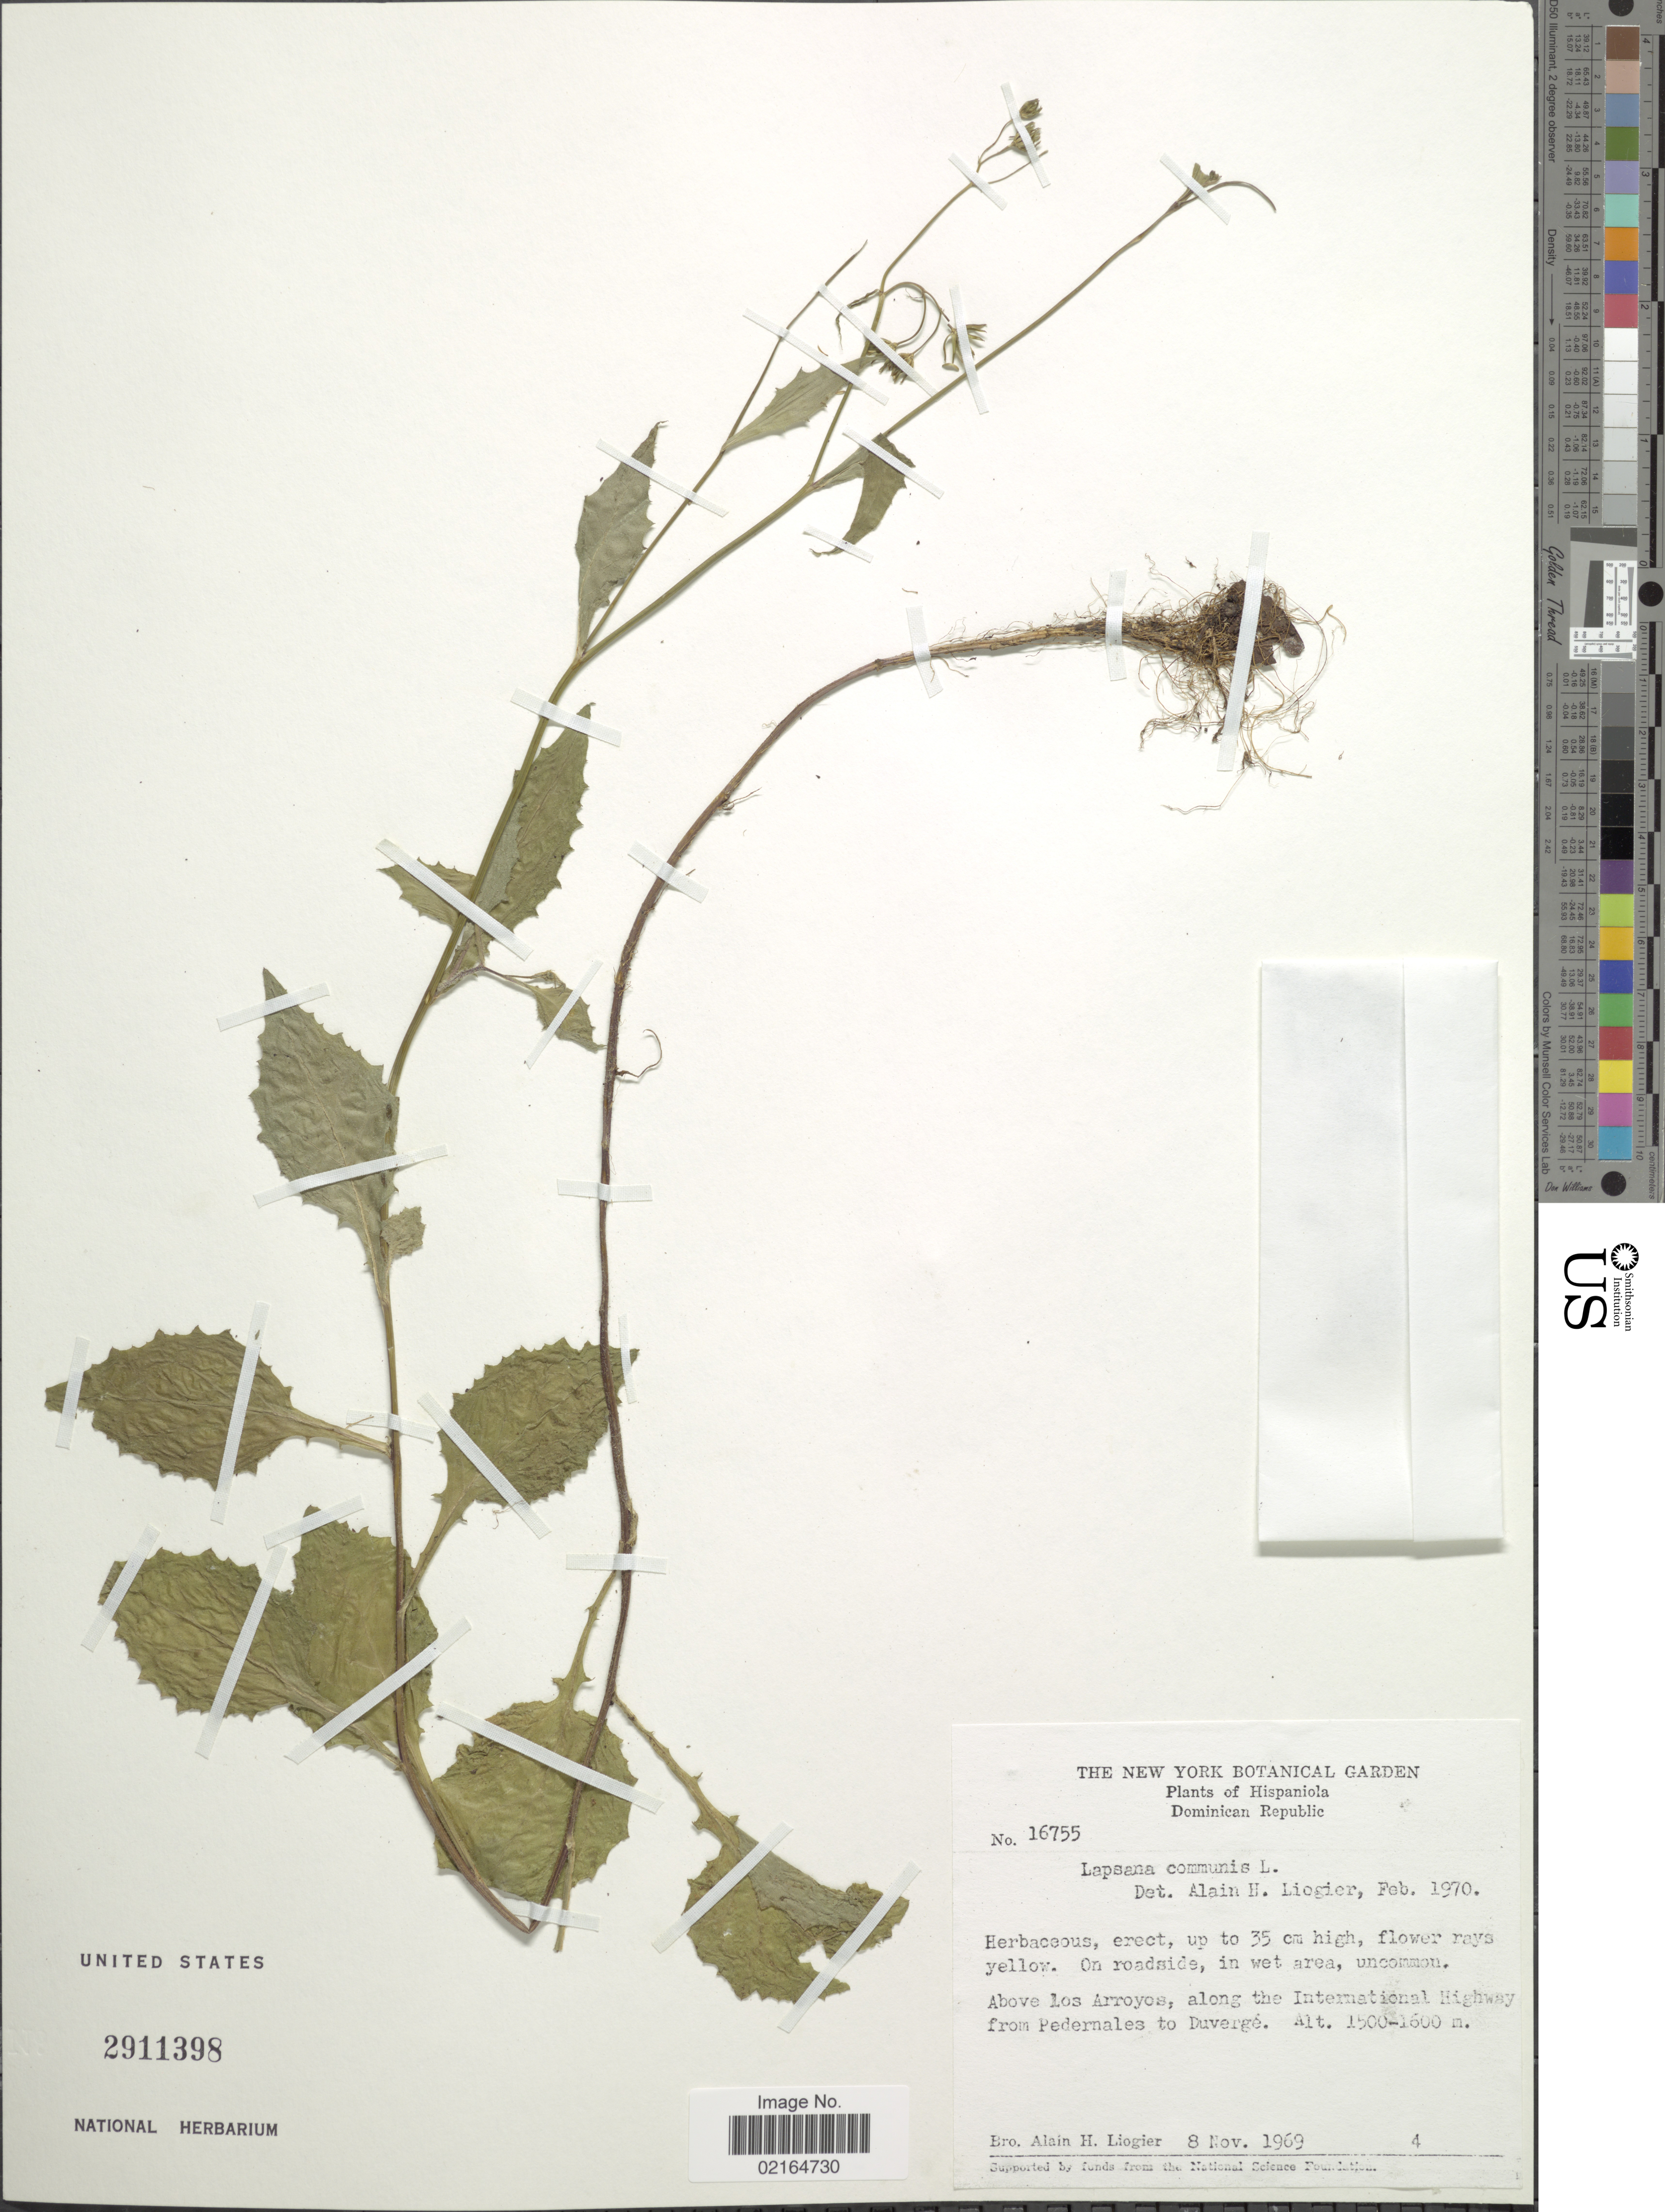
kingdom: Plantae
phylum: Tracheophyta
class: Magnoliopsida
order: Asterales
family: Asteraceae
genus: Lapsana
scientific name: Lapsana communis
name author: L.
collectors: A. H. Liogier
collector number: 16755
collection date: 1969-11-08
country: Dominican Republic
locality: Hispaniola, on roadside, above Los Arroyos, along the International Highway from Pedernales to Duverge.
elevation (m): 1500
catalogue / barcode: US 2911398